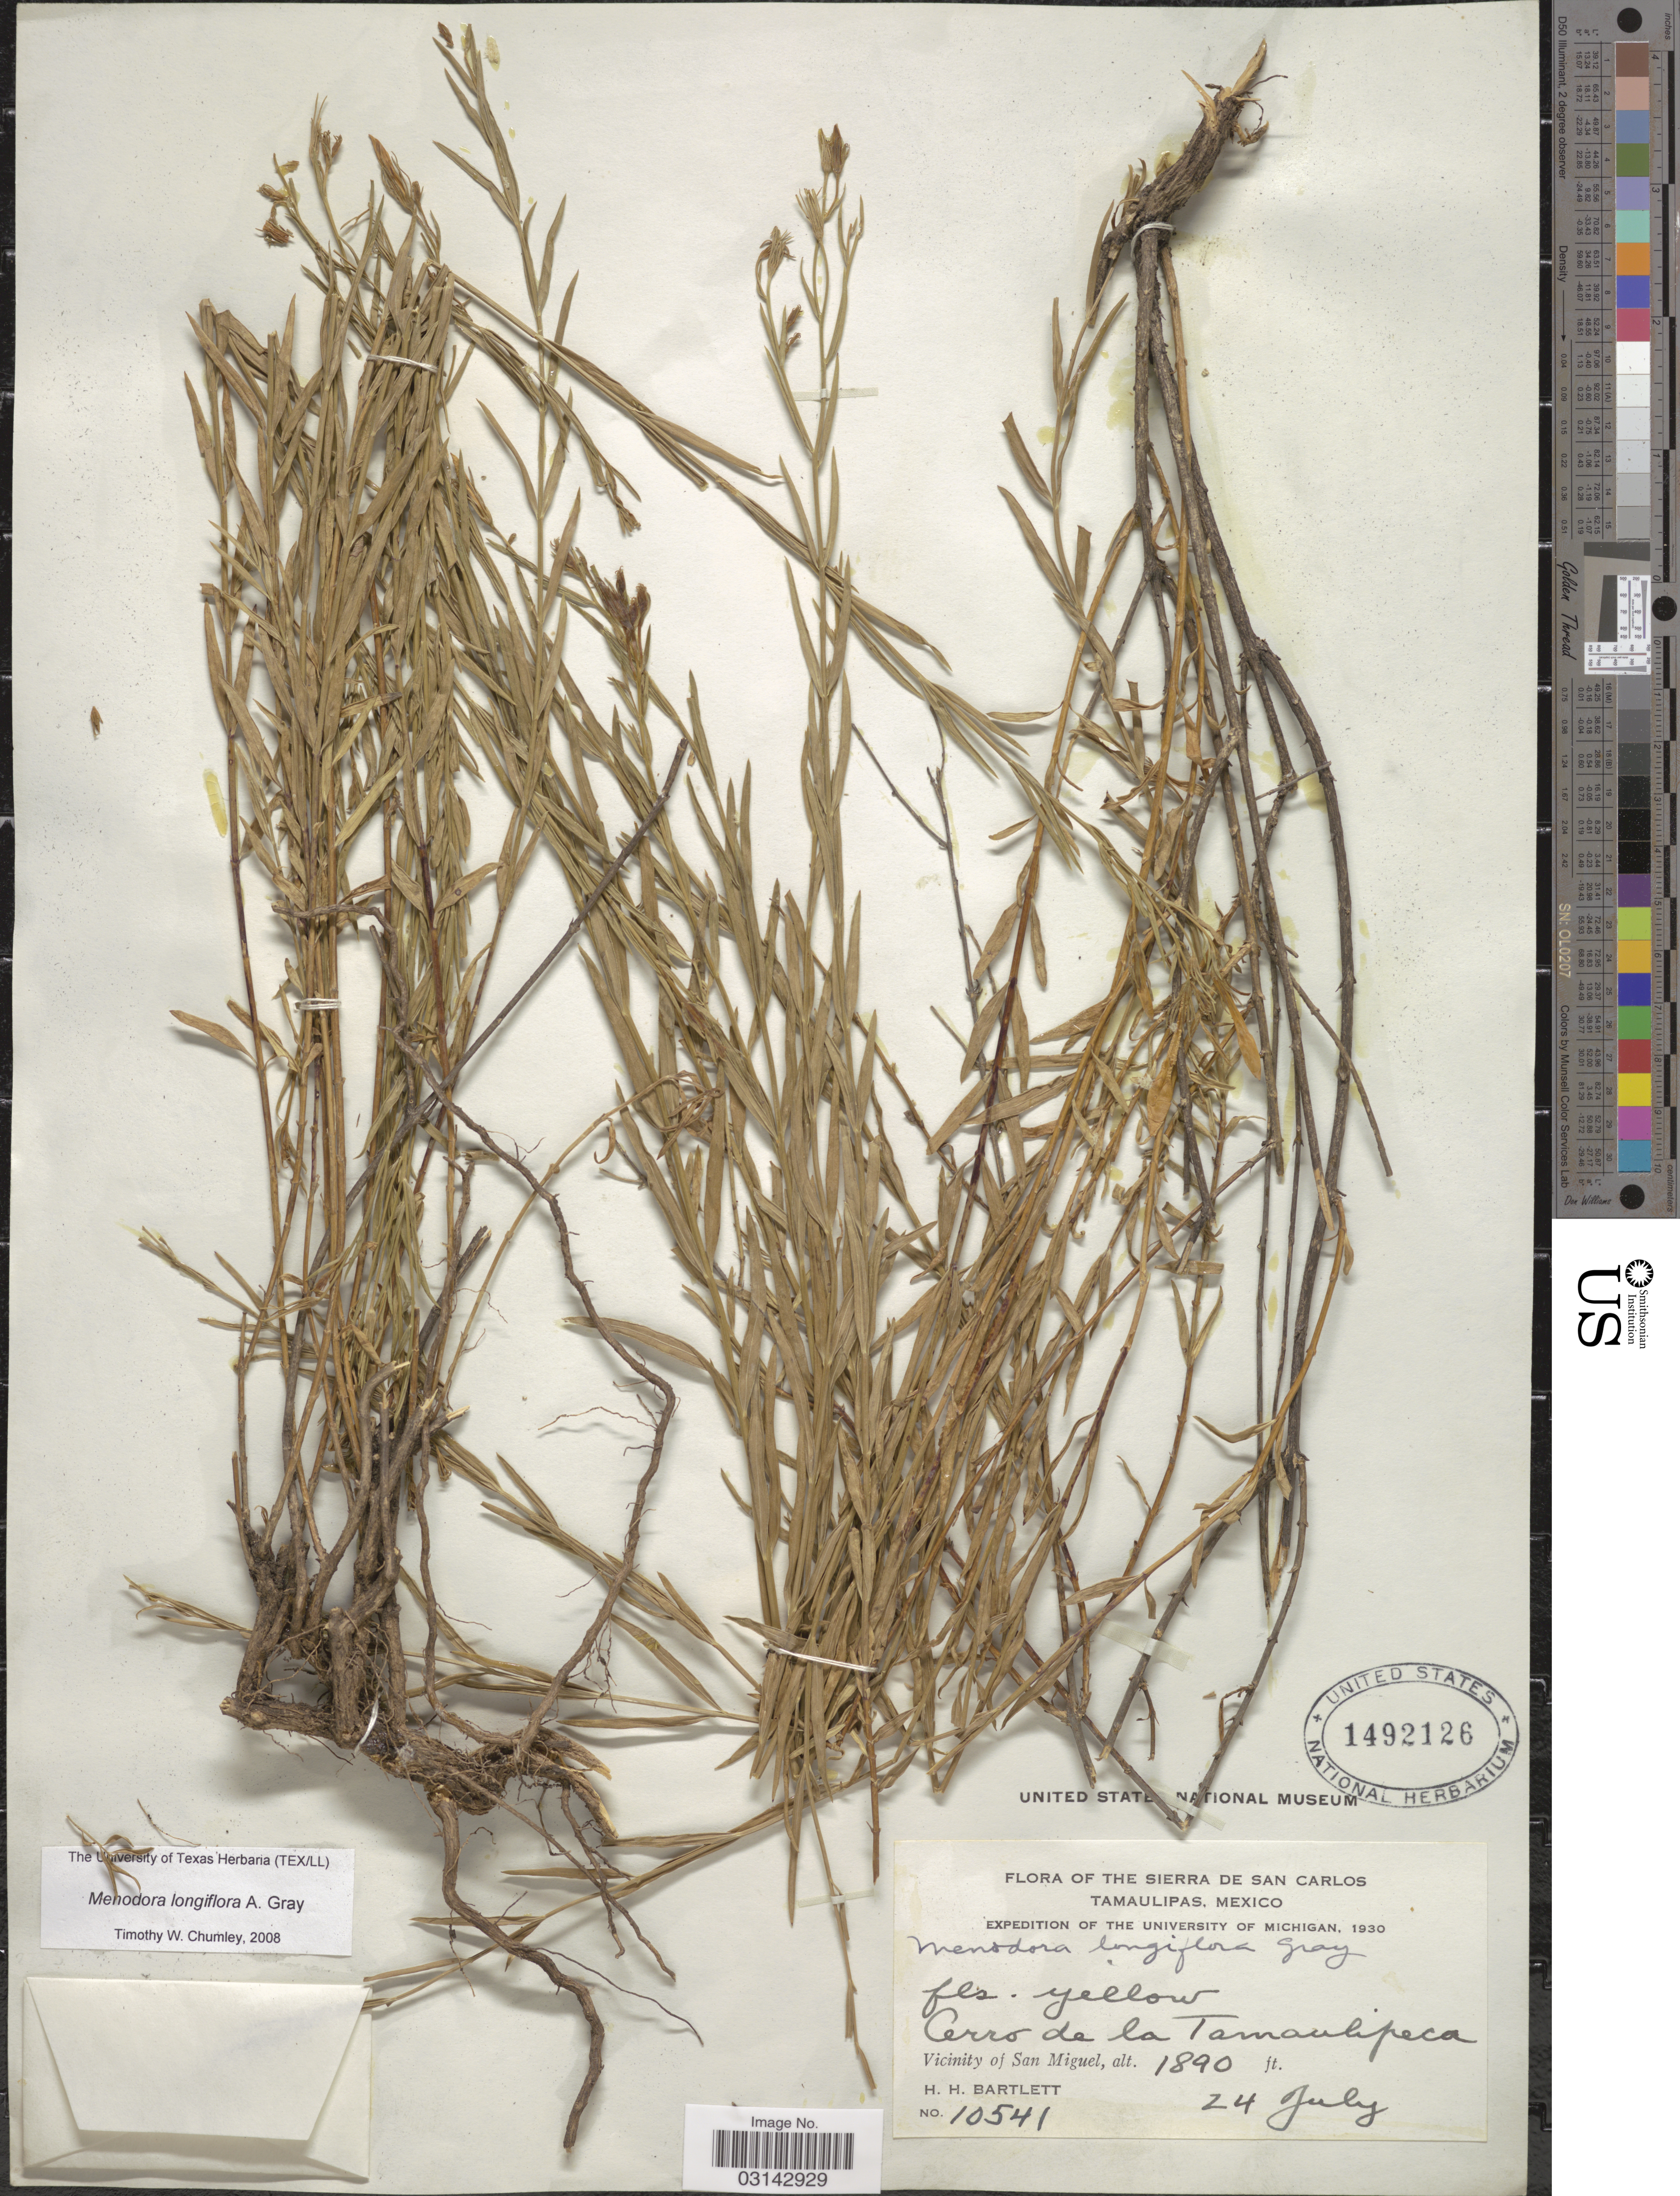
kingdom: Plantae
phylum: Tracheophyta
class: Magnoliopsida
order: Lamiales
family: Oleaceae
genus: Menodora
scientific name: Menodora longiflora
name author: A. Gray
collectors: H. H. Bartlett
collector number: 10541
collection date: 1930-07-24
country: Mexico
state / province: Tamaulipas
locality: Sierra de San Carlos. Cerro de la Tamaulipas. Vicinity of San Miguel.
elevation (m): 576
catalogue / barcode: US 1492126